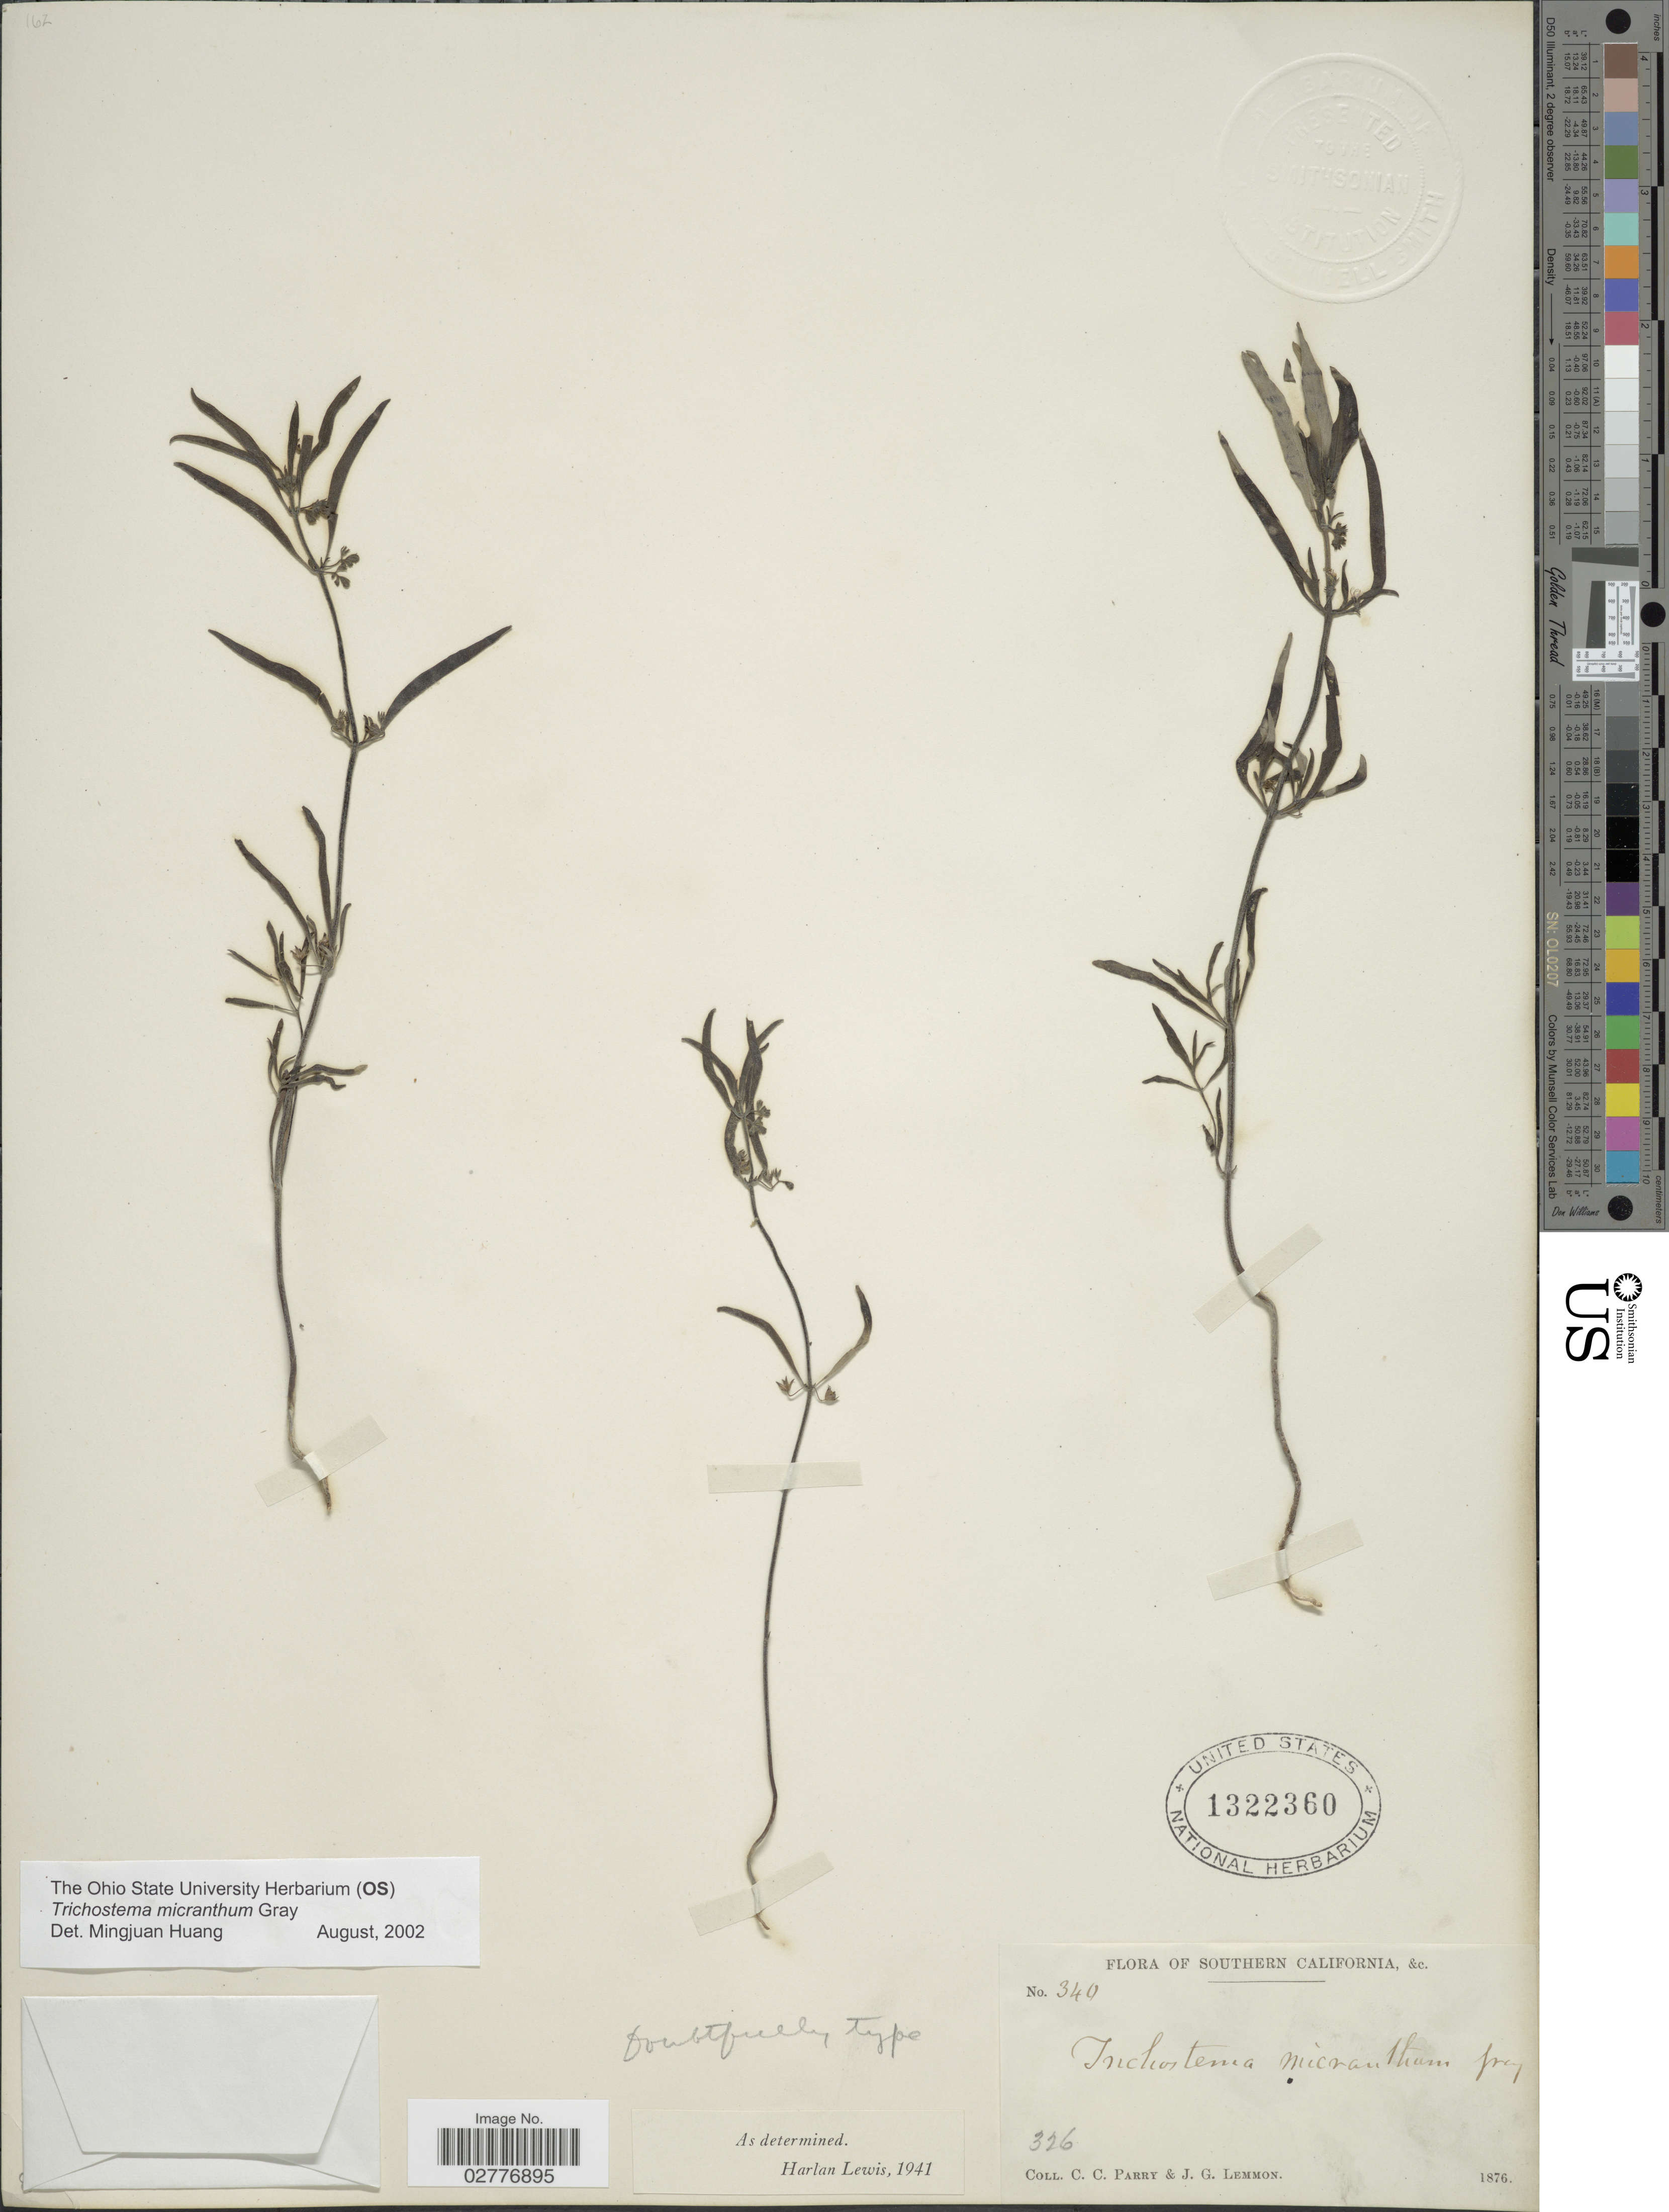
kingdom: Plantae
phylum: Tracheophyta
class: Magnoliopsida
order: Lamiales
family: Lamiaceae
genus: Trichostema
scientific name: Trichostema micranthum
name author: A. Gray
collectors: C. C. Parry & J. Lemmon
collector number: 340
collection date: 1876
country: United States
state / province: California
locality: Southern California, &c.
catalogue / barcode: US 1322360